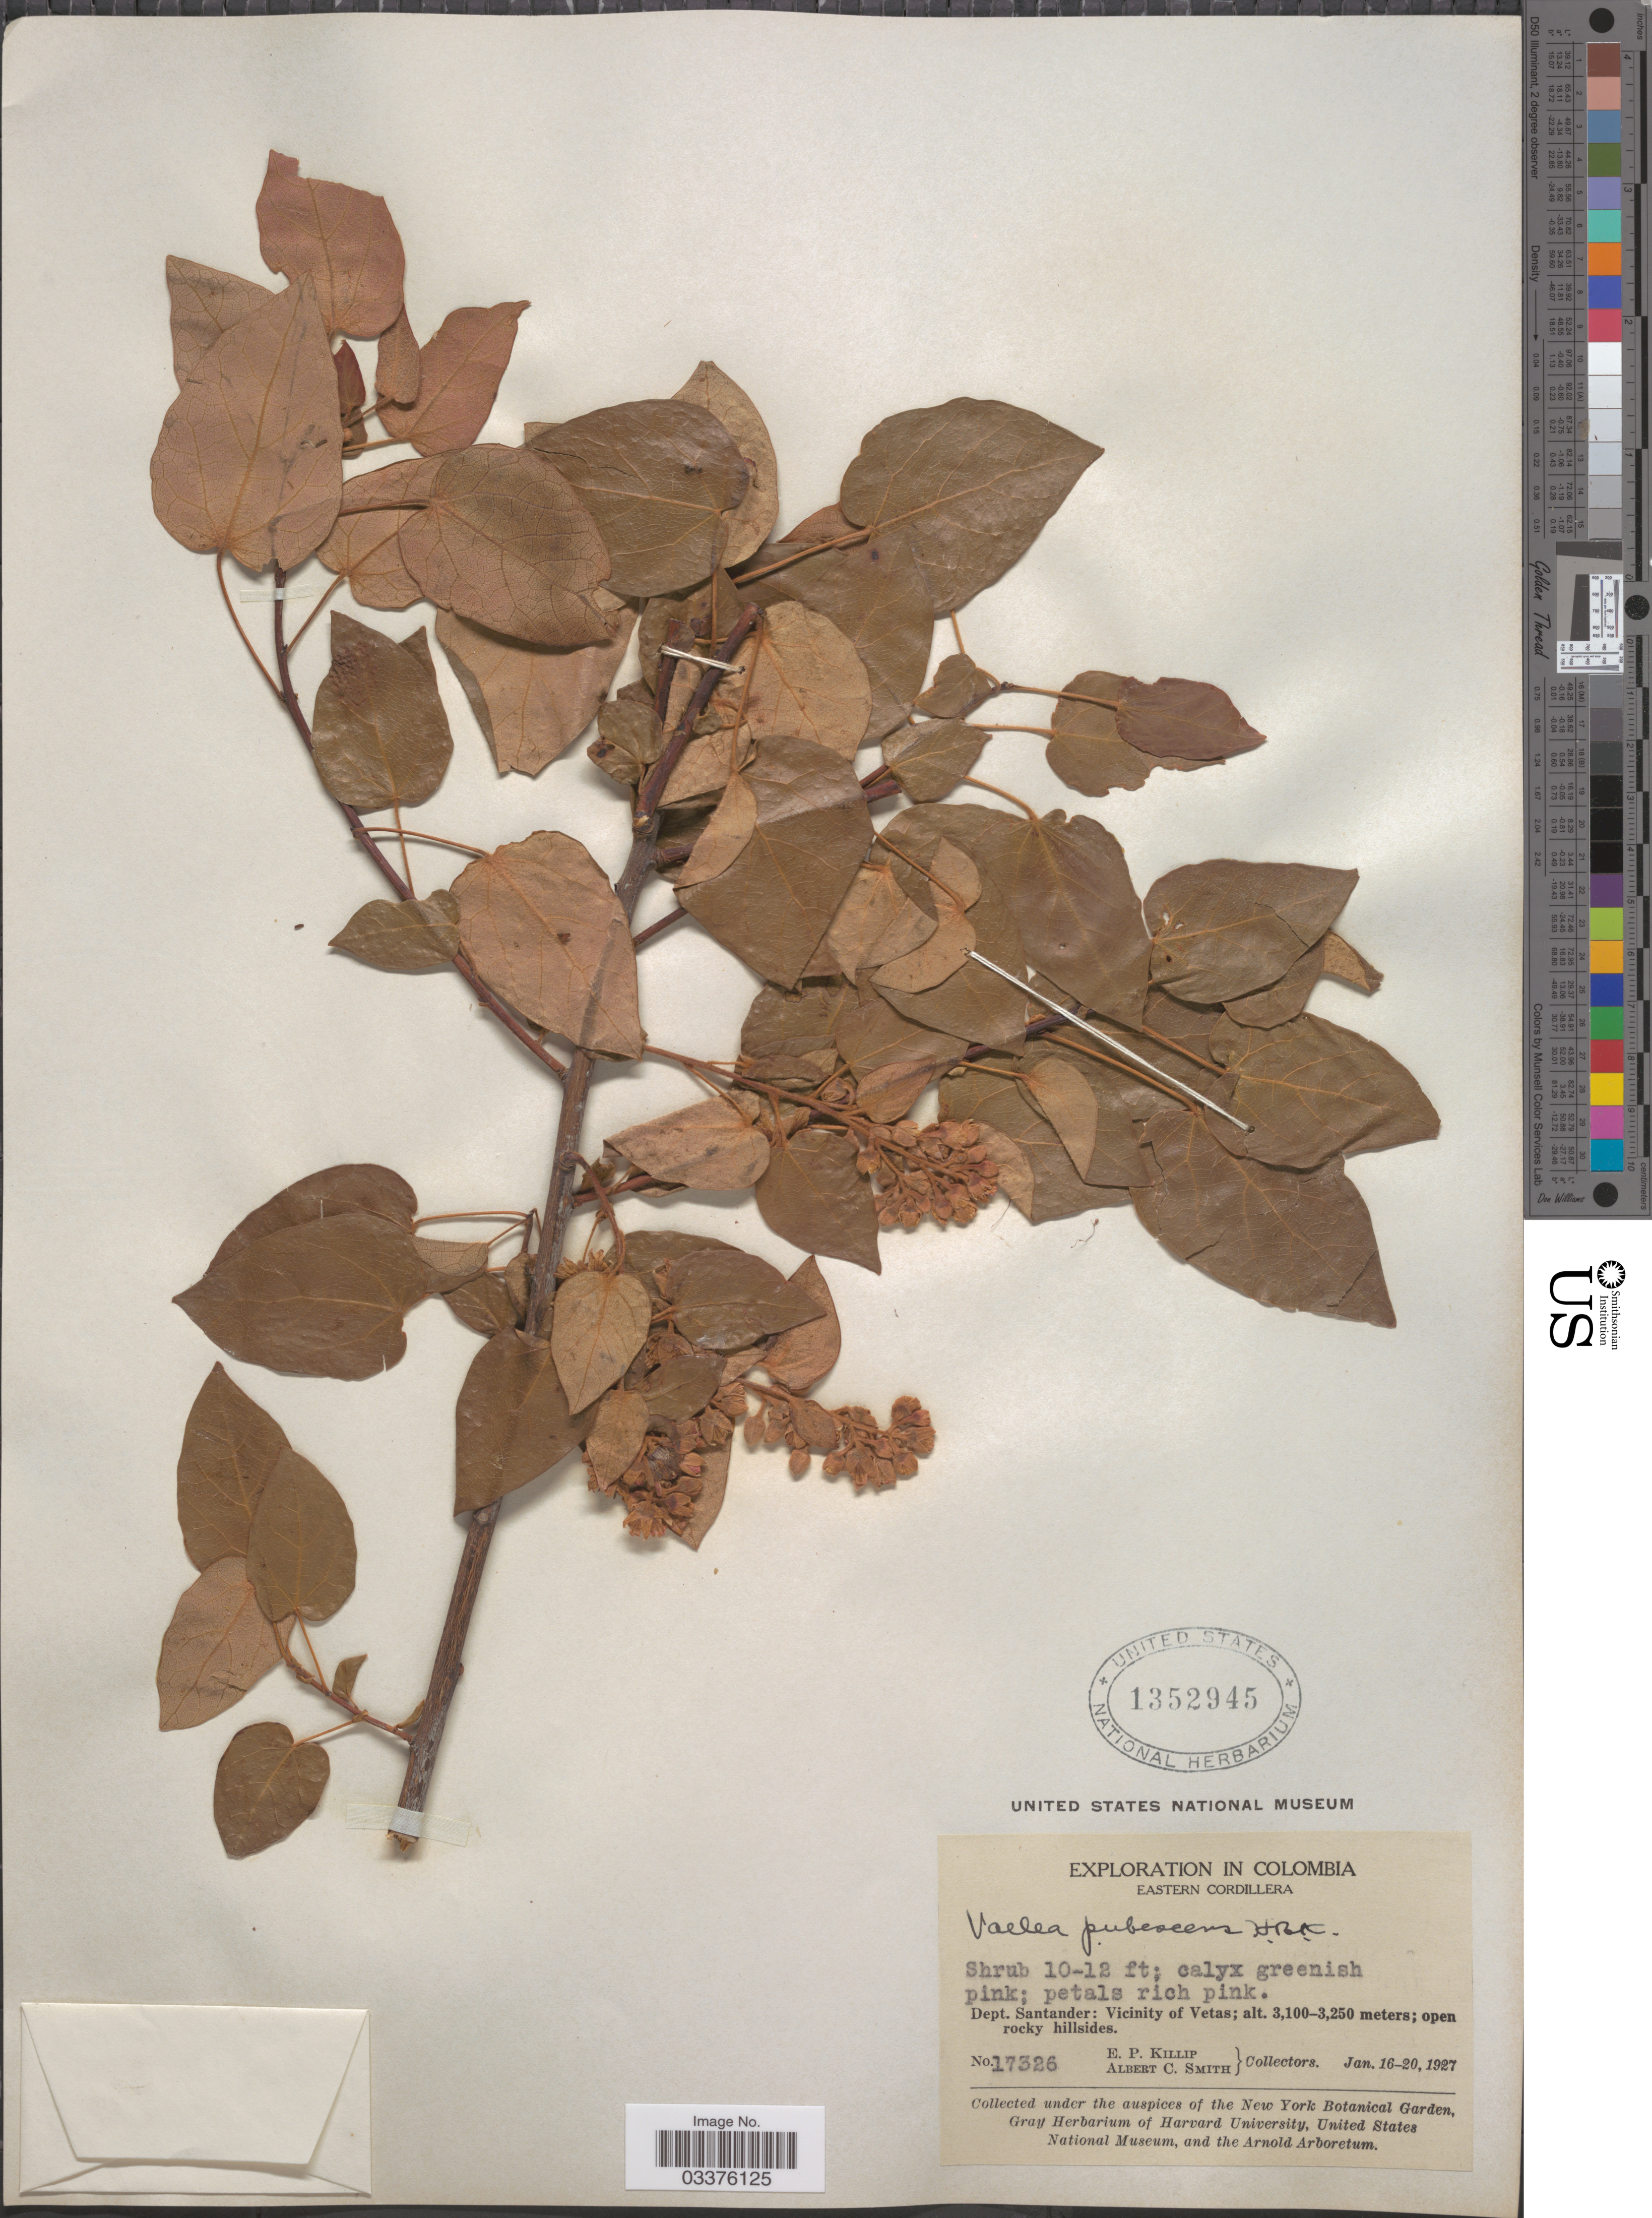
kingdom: Plantae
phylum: Tracheophyta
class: Magnoliopsida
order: Oxalidales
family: Elaeocarpaceae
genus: Vallea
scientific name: Vallea stipularis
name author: L. f.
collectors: E. P. Killip & A. C. Smith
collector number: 17326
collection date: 1927-01-16/1927-01-20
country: Colombia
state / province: Santander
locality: Eastern Cordillera, Dept. Santander: Vicinity of Vetas.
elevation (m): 3100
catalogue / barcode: US 1352945